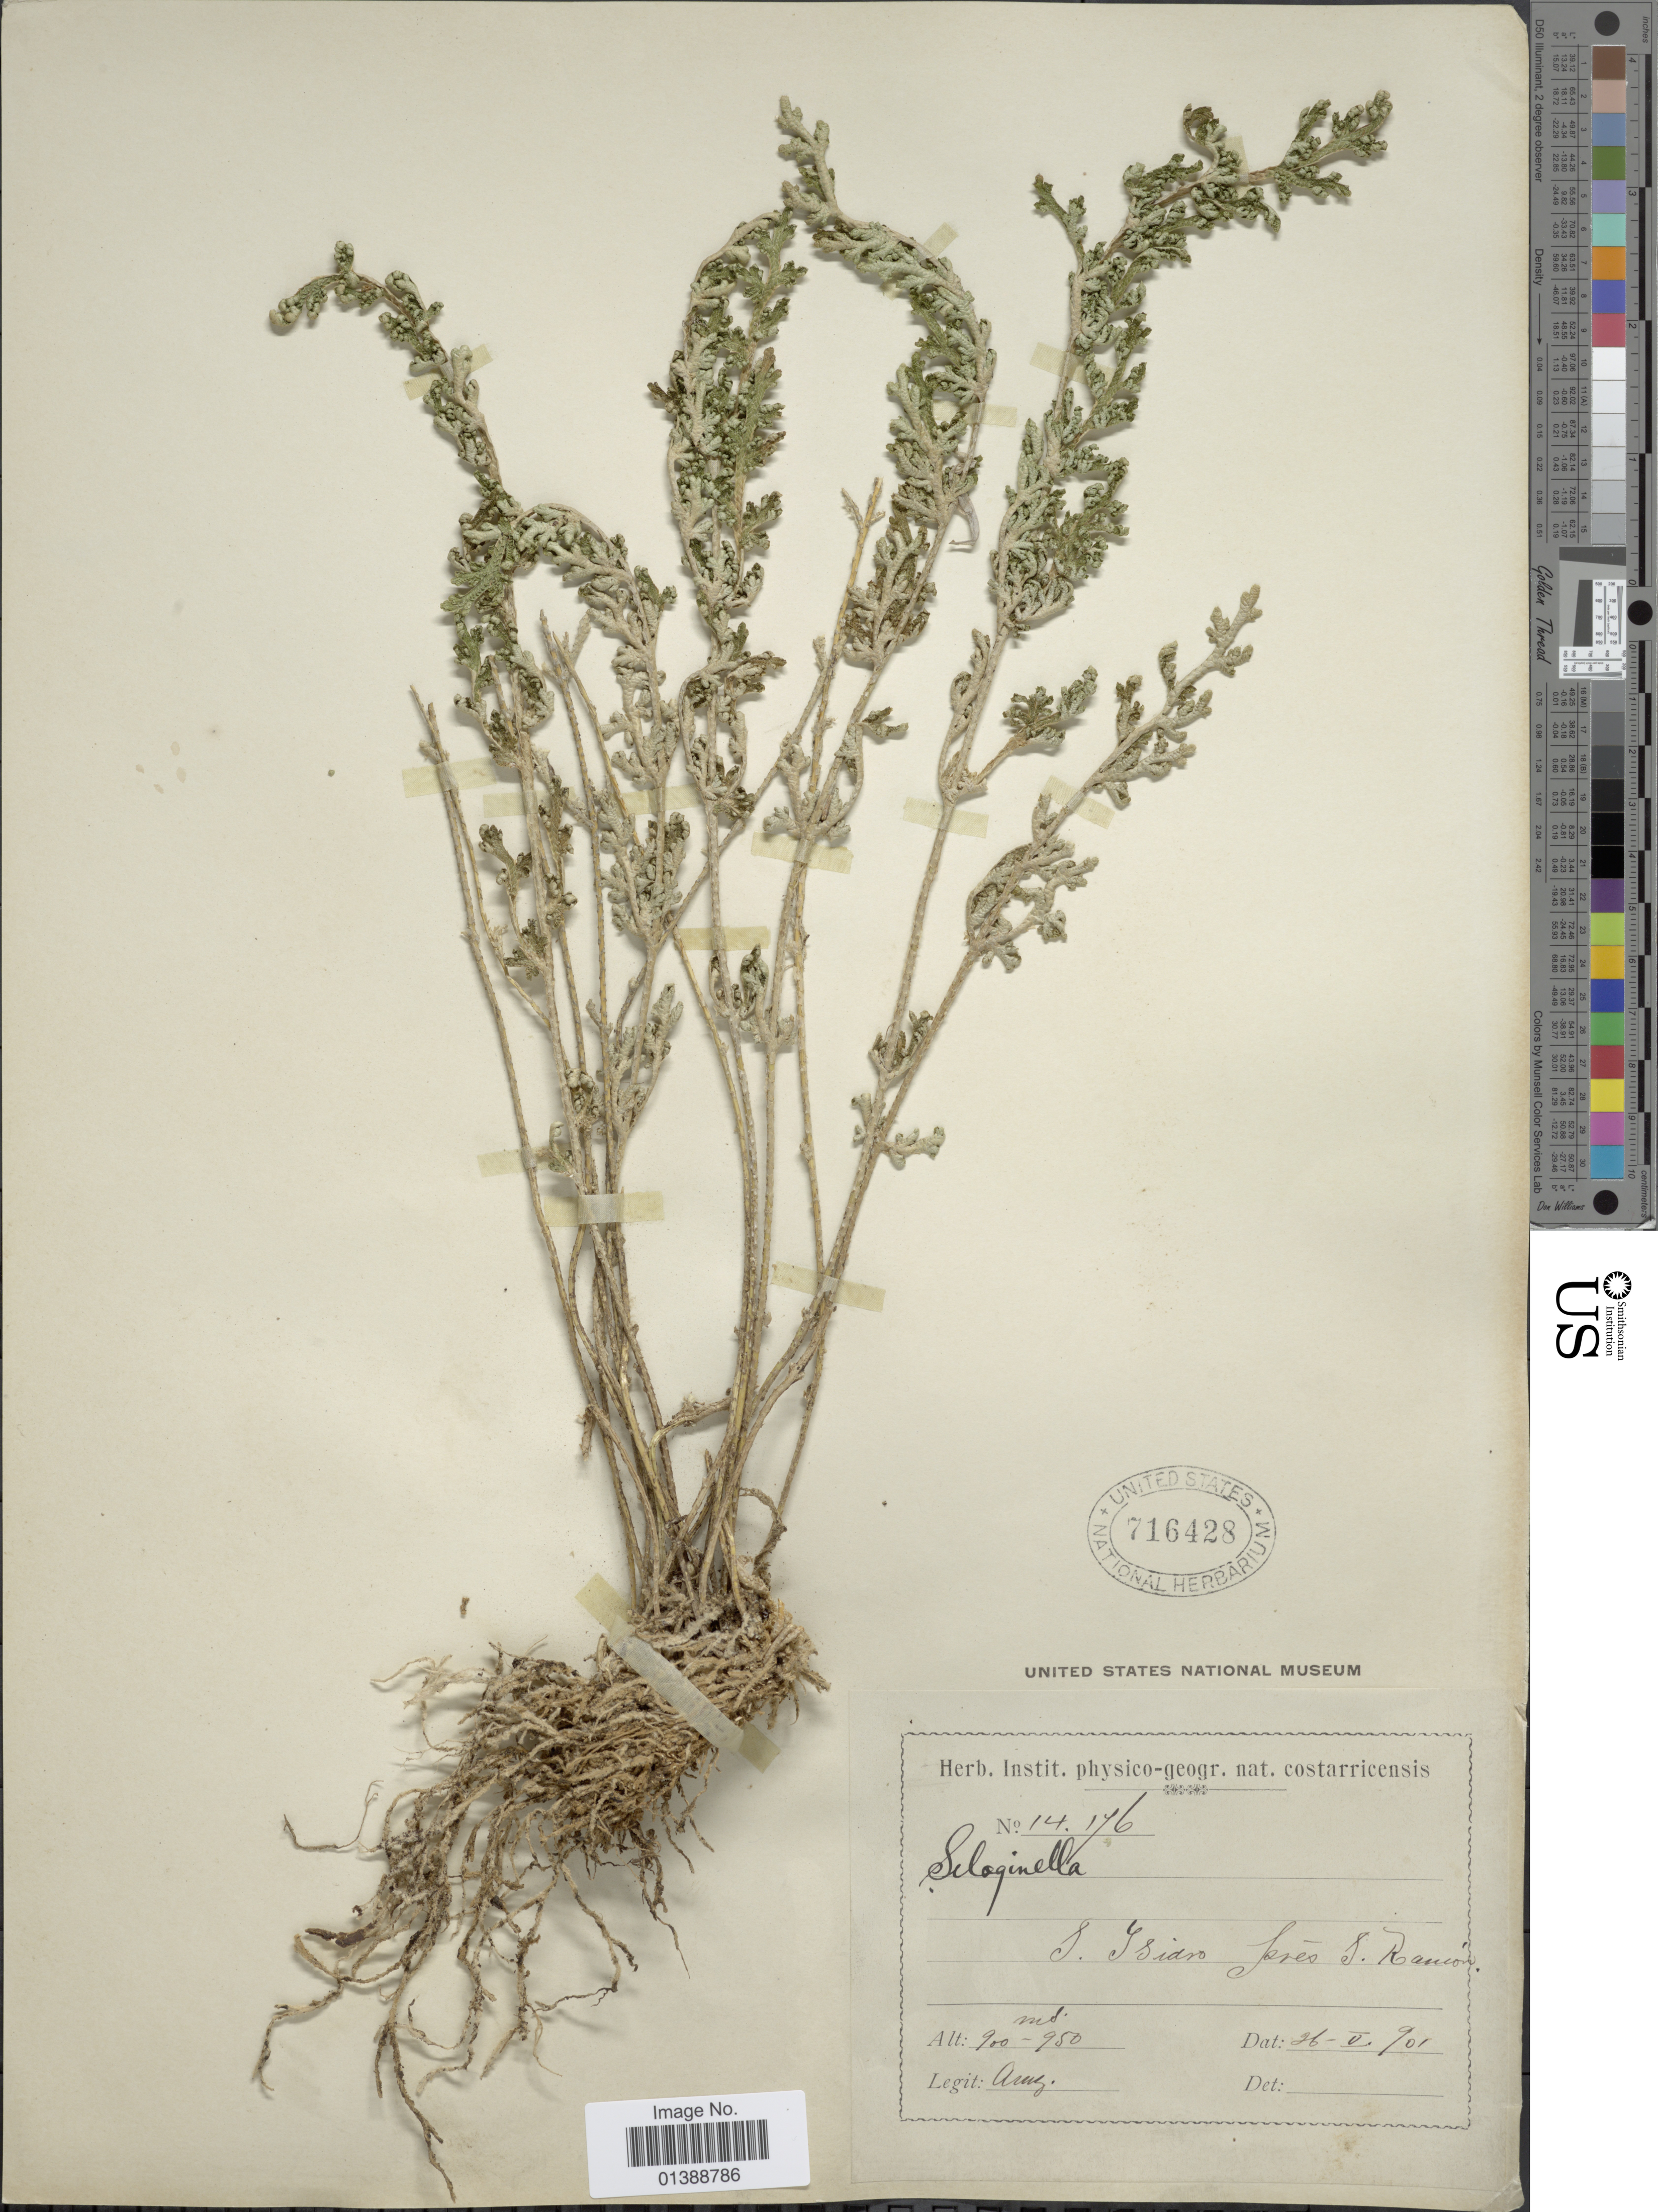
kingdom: Plantae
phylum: Tracheophyta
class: Lycopodiopsida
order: Selaginellales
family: Selaginellaceae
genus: Selaginella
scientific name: Selaginella pallescens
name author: (C. Presl) Spring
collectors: A. Brenes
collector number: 14176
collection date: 1901-05-26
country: Costa Rica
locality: S Isidro pres S Ramon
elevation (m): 900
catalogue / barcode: US 716428